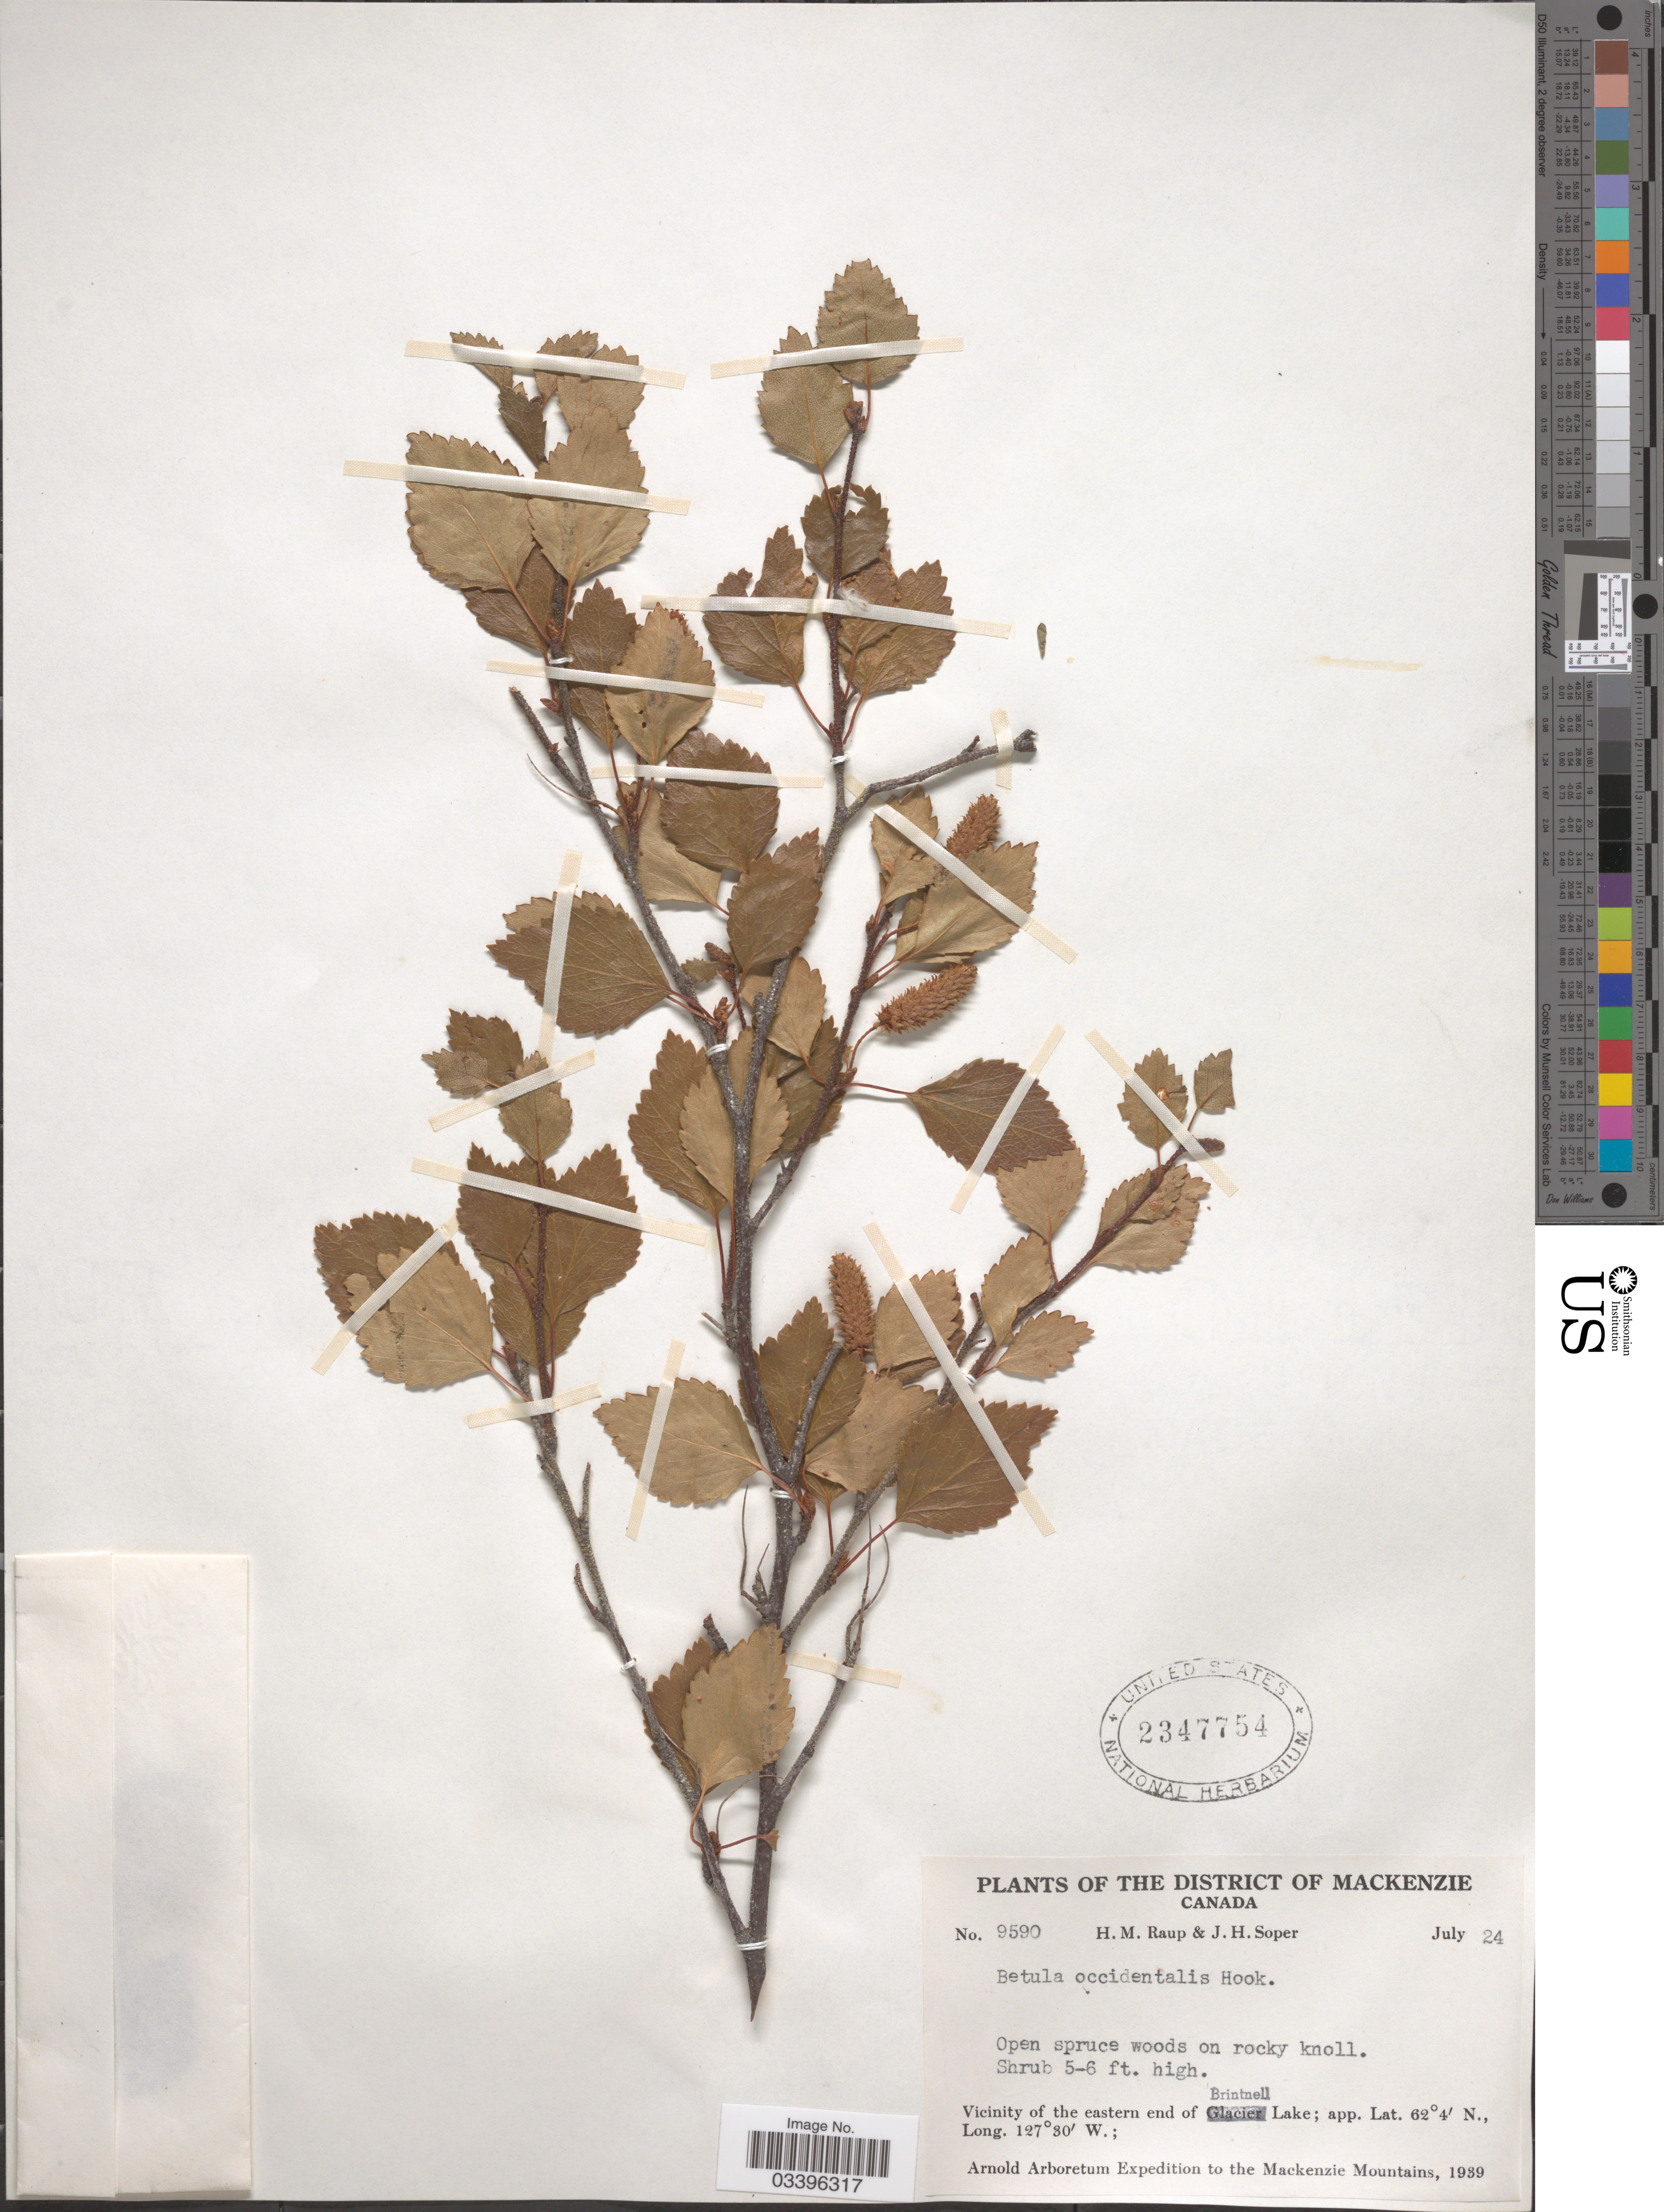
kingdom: Plantae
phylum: Tracheophyta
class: Magnoliopsida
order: Fagales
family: Betulaceae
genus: Betula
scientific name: Betula occidentalis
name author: Hook.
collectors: H. Raup & J. H. Soper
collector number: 9590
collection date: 1939-07-24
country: Canada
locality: The District of Mackenzie. Vicinity of the eastern end of Brintnell Lake. Mackenzie Mountains.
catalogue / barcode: US 2347754